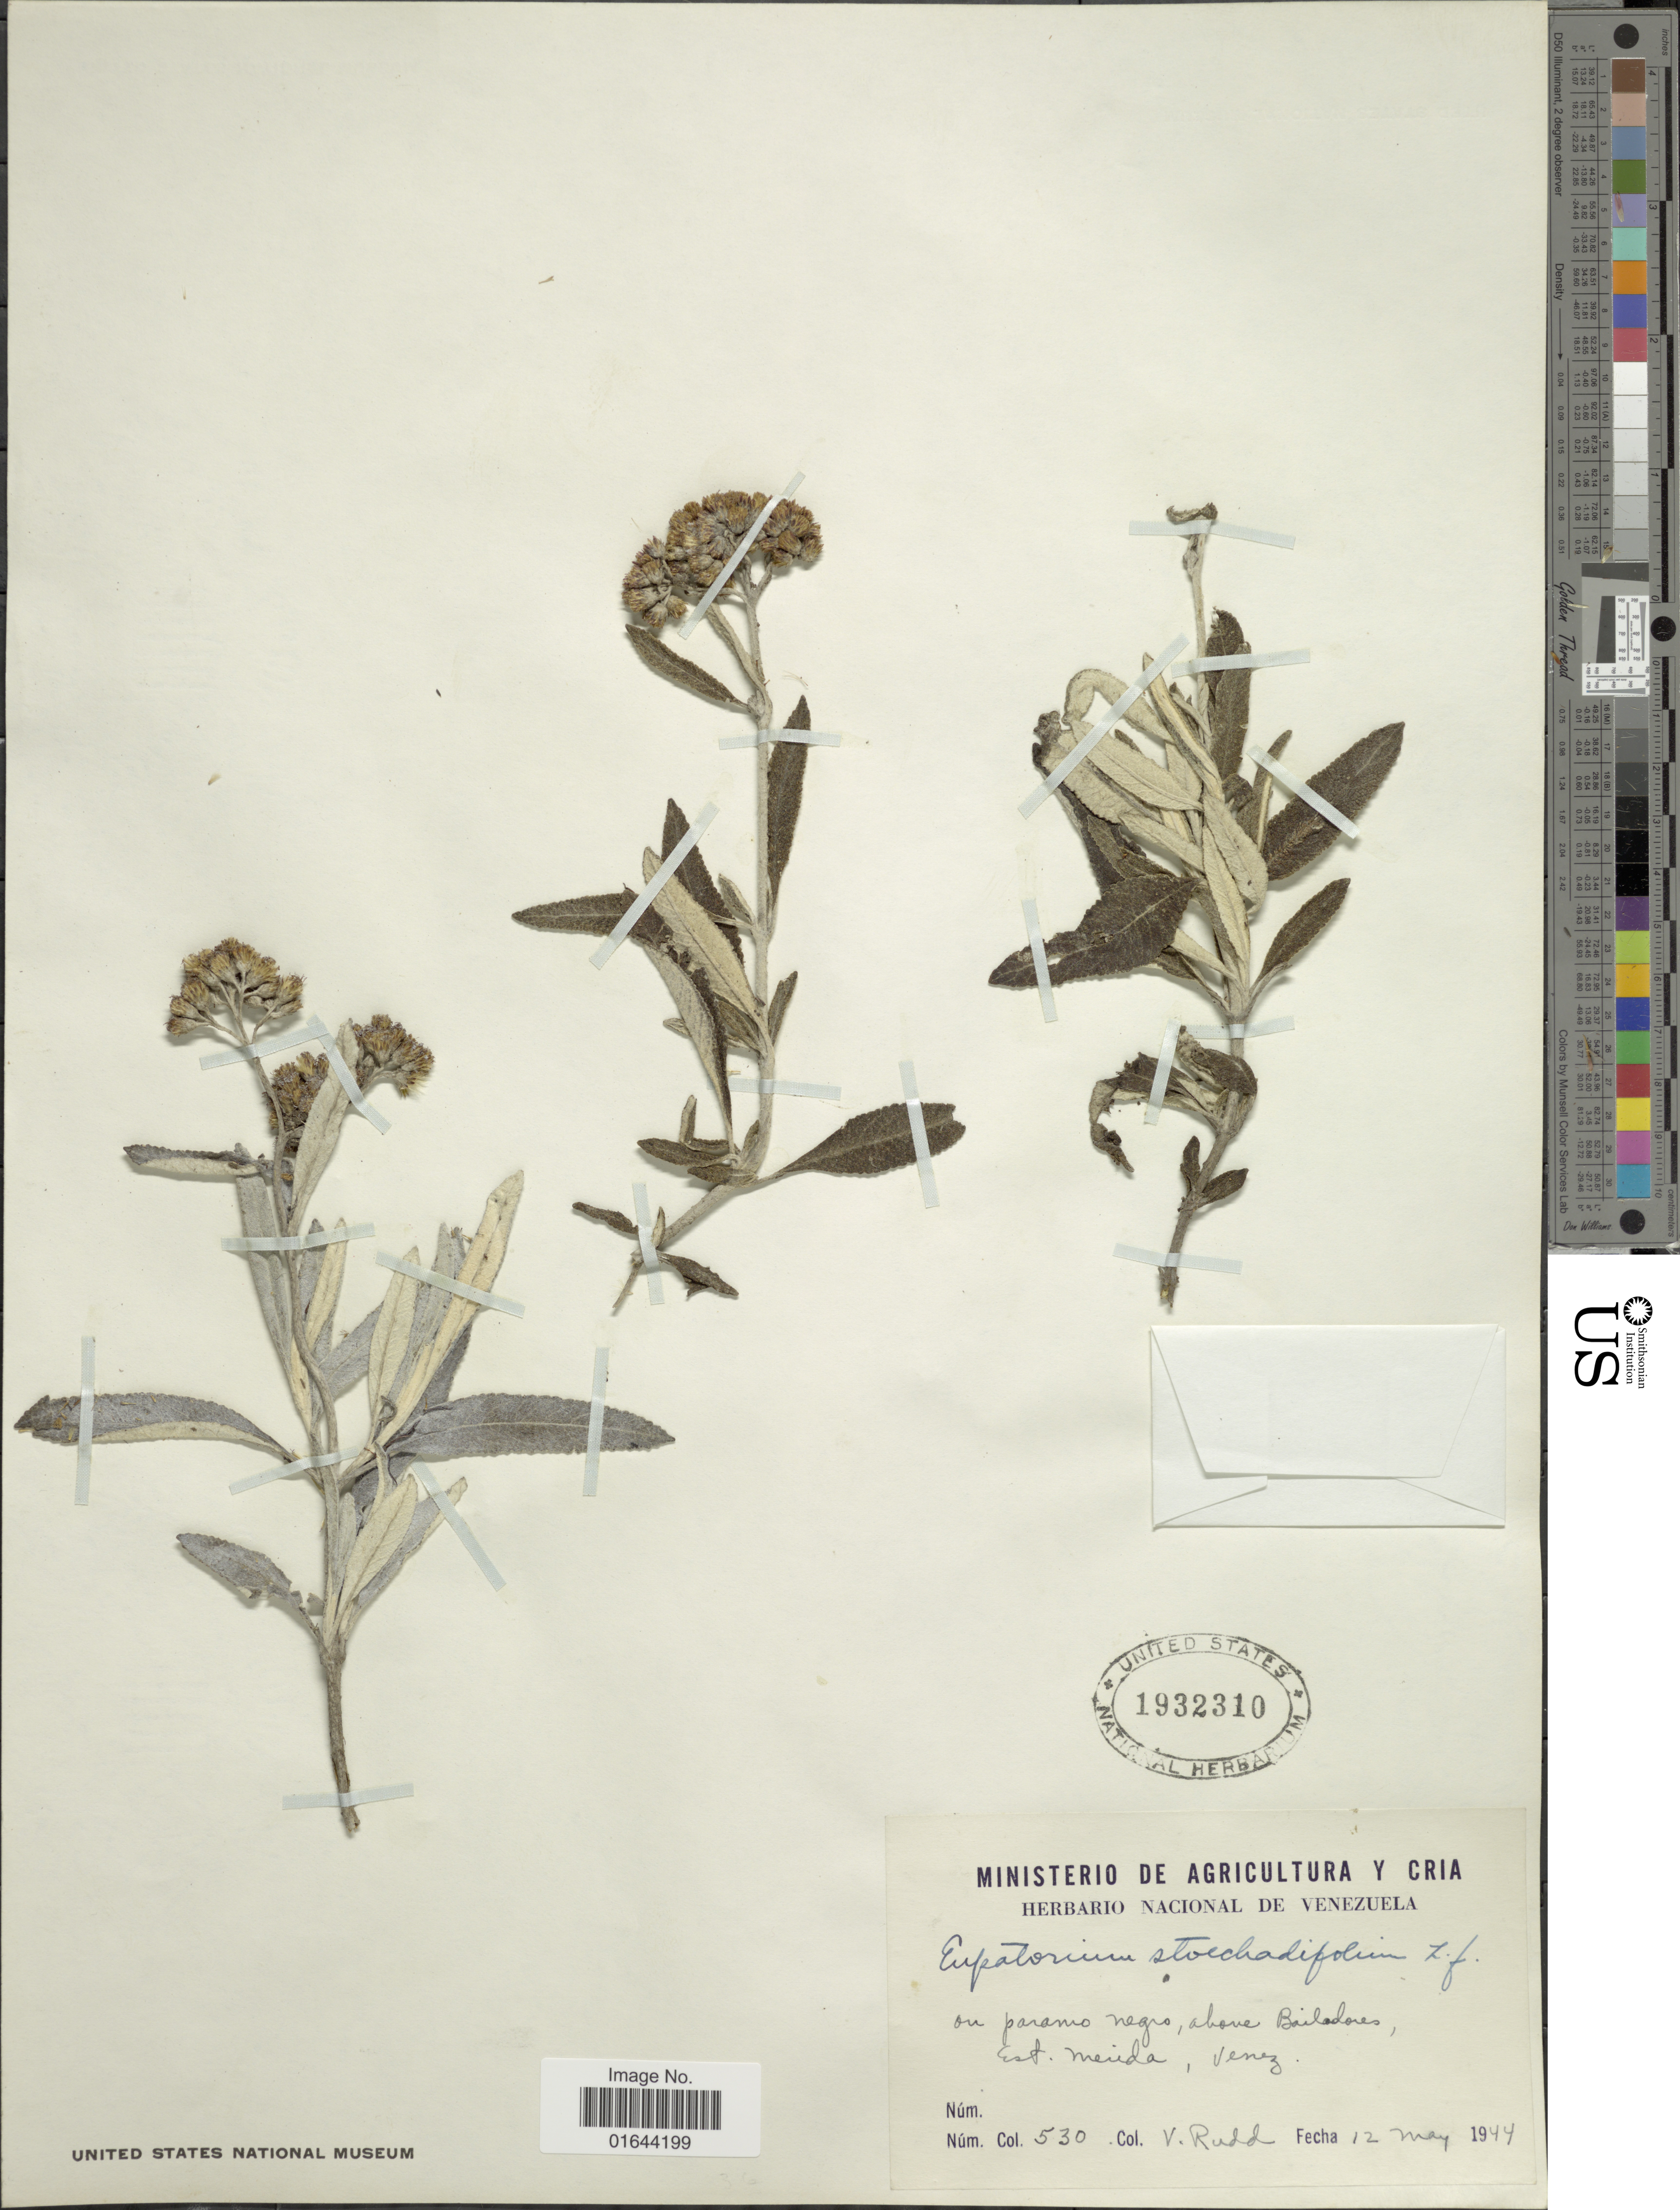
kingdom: Plantae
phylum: Tracheophyta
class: Magnoliopsida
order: Asterales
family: Asteraceae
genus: Lourteigia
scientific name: Lourteigia stoechadifolia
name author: (L. f.) R.M. King & H. Rob.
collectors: V. Rudd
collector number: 530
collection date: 1944-05-12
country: Venezuela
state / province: Mérida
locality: On Paramo Negro, above Bailadores, Est. Merida, Venez.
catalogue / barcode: US 1932310